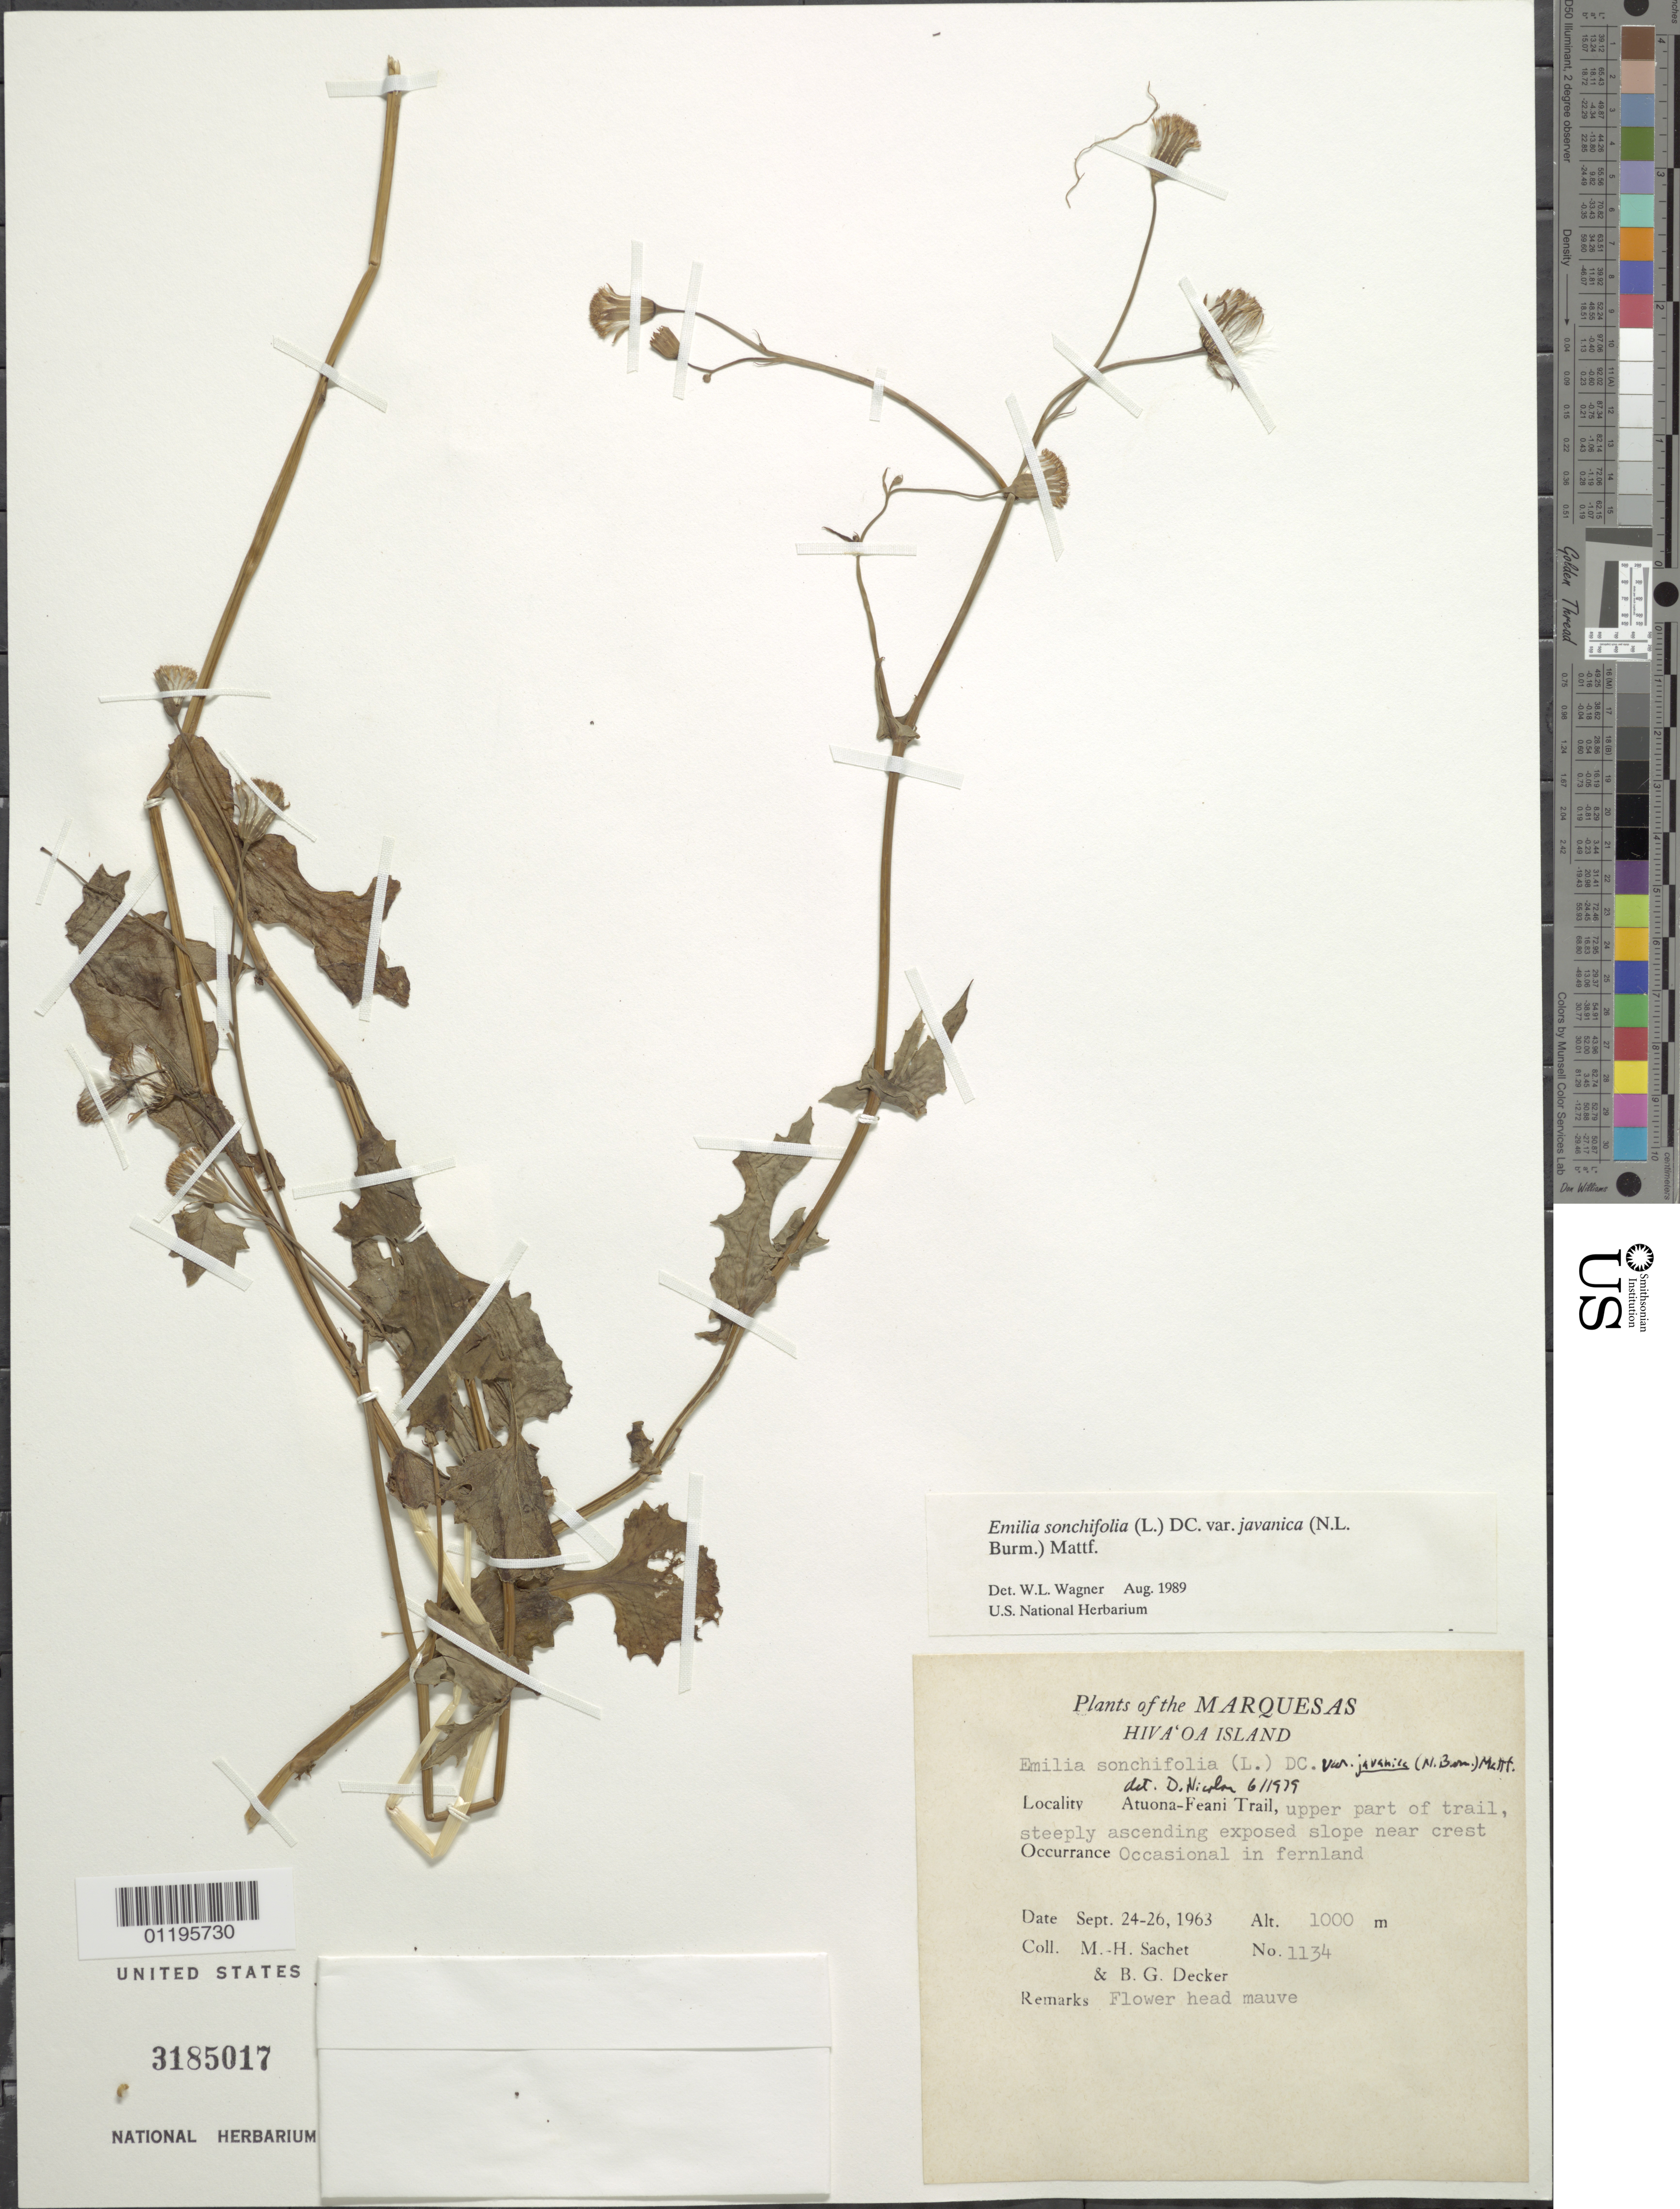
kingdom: Plantae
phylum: Tracheophyta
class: Magnoliopsida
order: Asterales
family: Asteraceae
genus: Emilia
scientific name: Emilia sonchifolia var. javanica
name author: (Burm. f.) Mattf.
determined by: Wagner, W. L., (BOT), Smithsonian Institution - National Museum of Natural History (UNITED STATES)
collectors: M.-H. Sachet & B. G. Decker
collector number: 1134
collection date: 1963-09-24/1963-09-26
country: French Polynesia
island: Hiva Oa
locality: Atuona-Feani Trail, upper part of trail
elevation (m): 100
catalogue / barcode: US 3185017